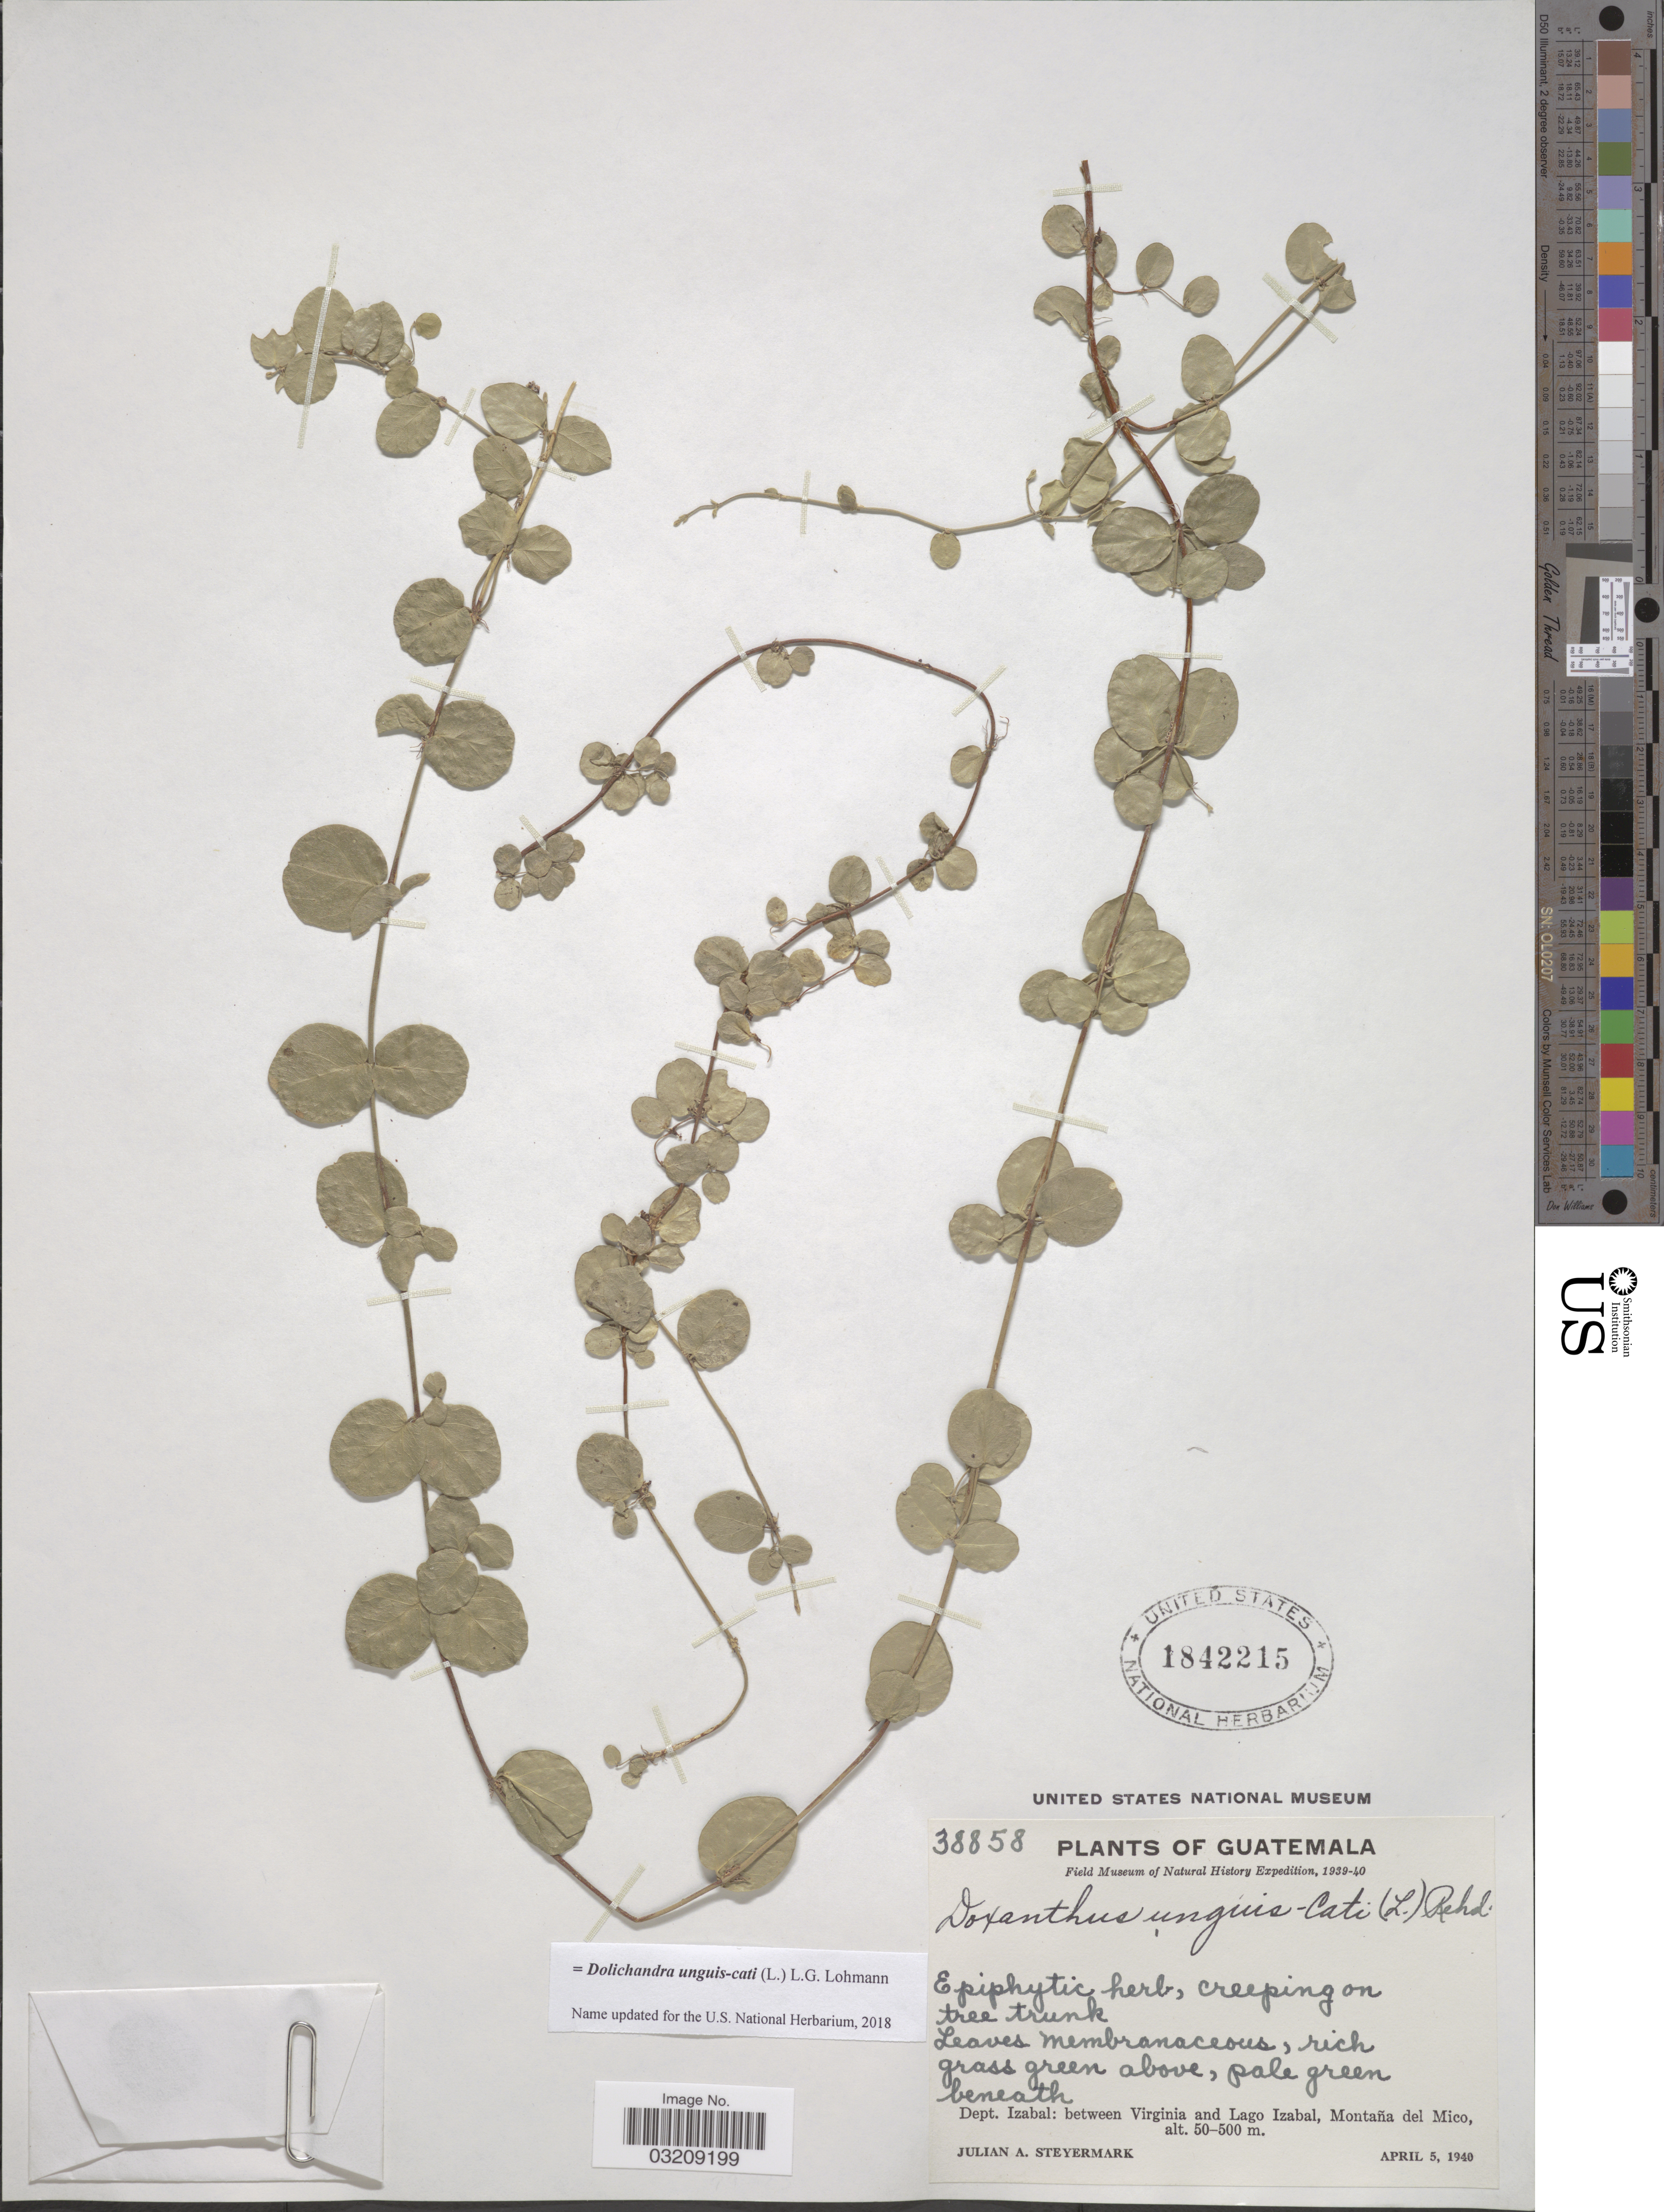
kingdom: Plantae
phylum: Tracheophyta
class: Magnoliopsida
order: Lamiales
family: Bignoniaceae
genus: Dolichandra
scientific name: Dolichandra unguis-cati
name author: (L.) L.G. Lohmann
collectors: J. Steyermark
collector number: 38858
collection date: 1940-04-05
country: Guatemala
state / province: Izabal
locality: Dept. Izabal: between Virginia and Lago Izabal, Montaña del Mico.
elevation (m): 50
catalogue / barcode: US 1842215